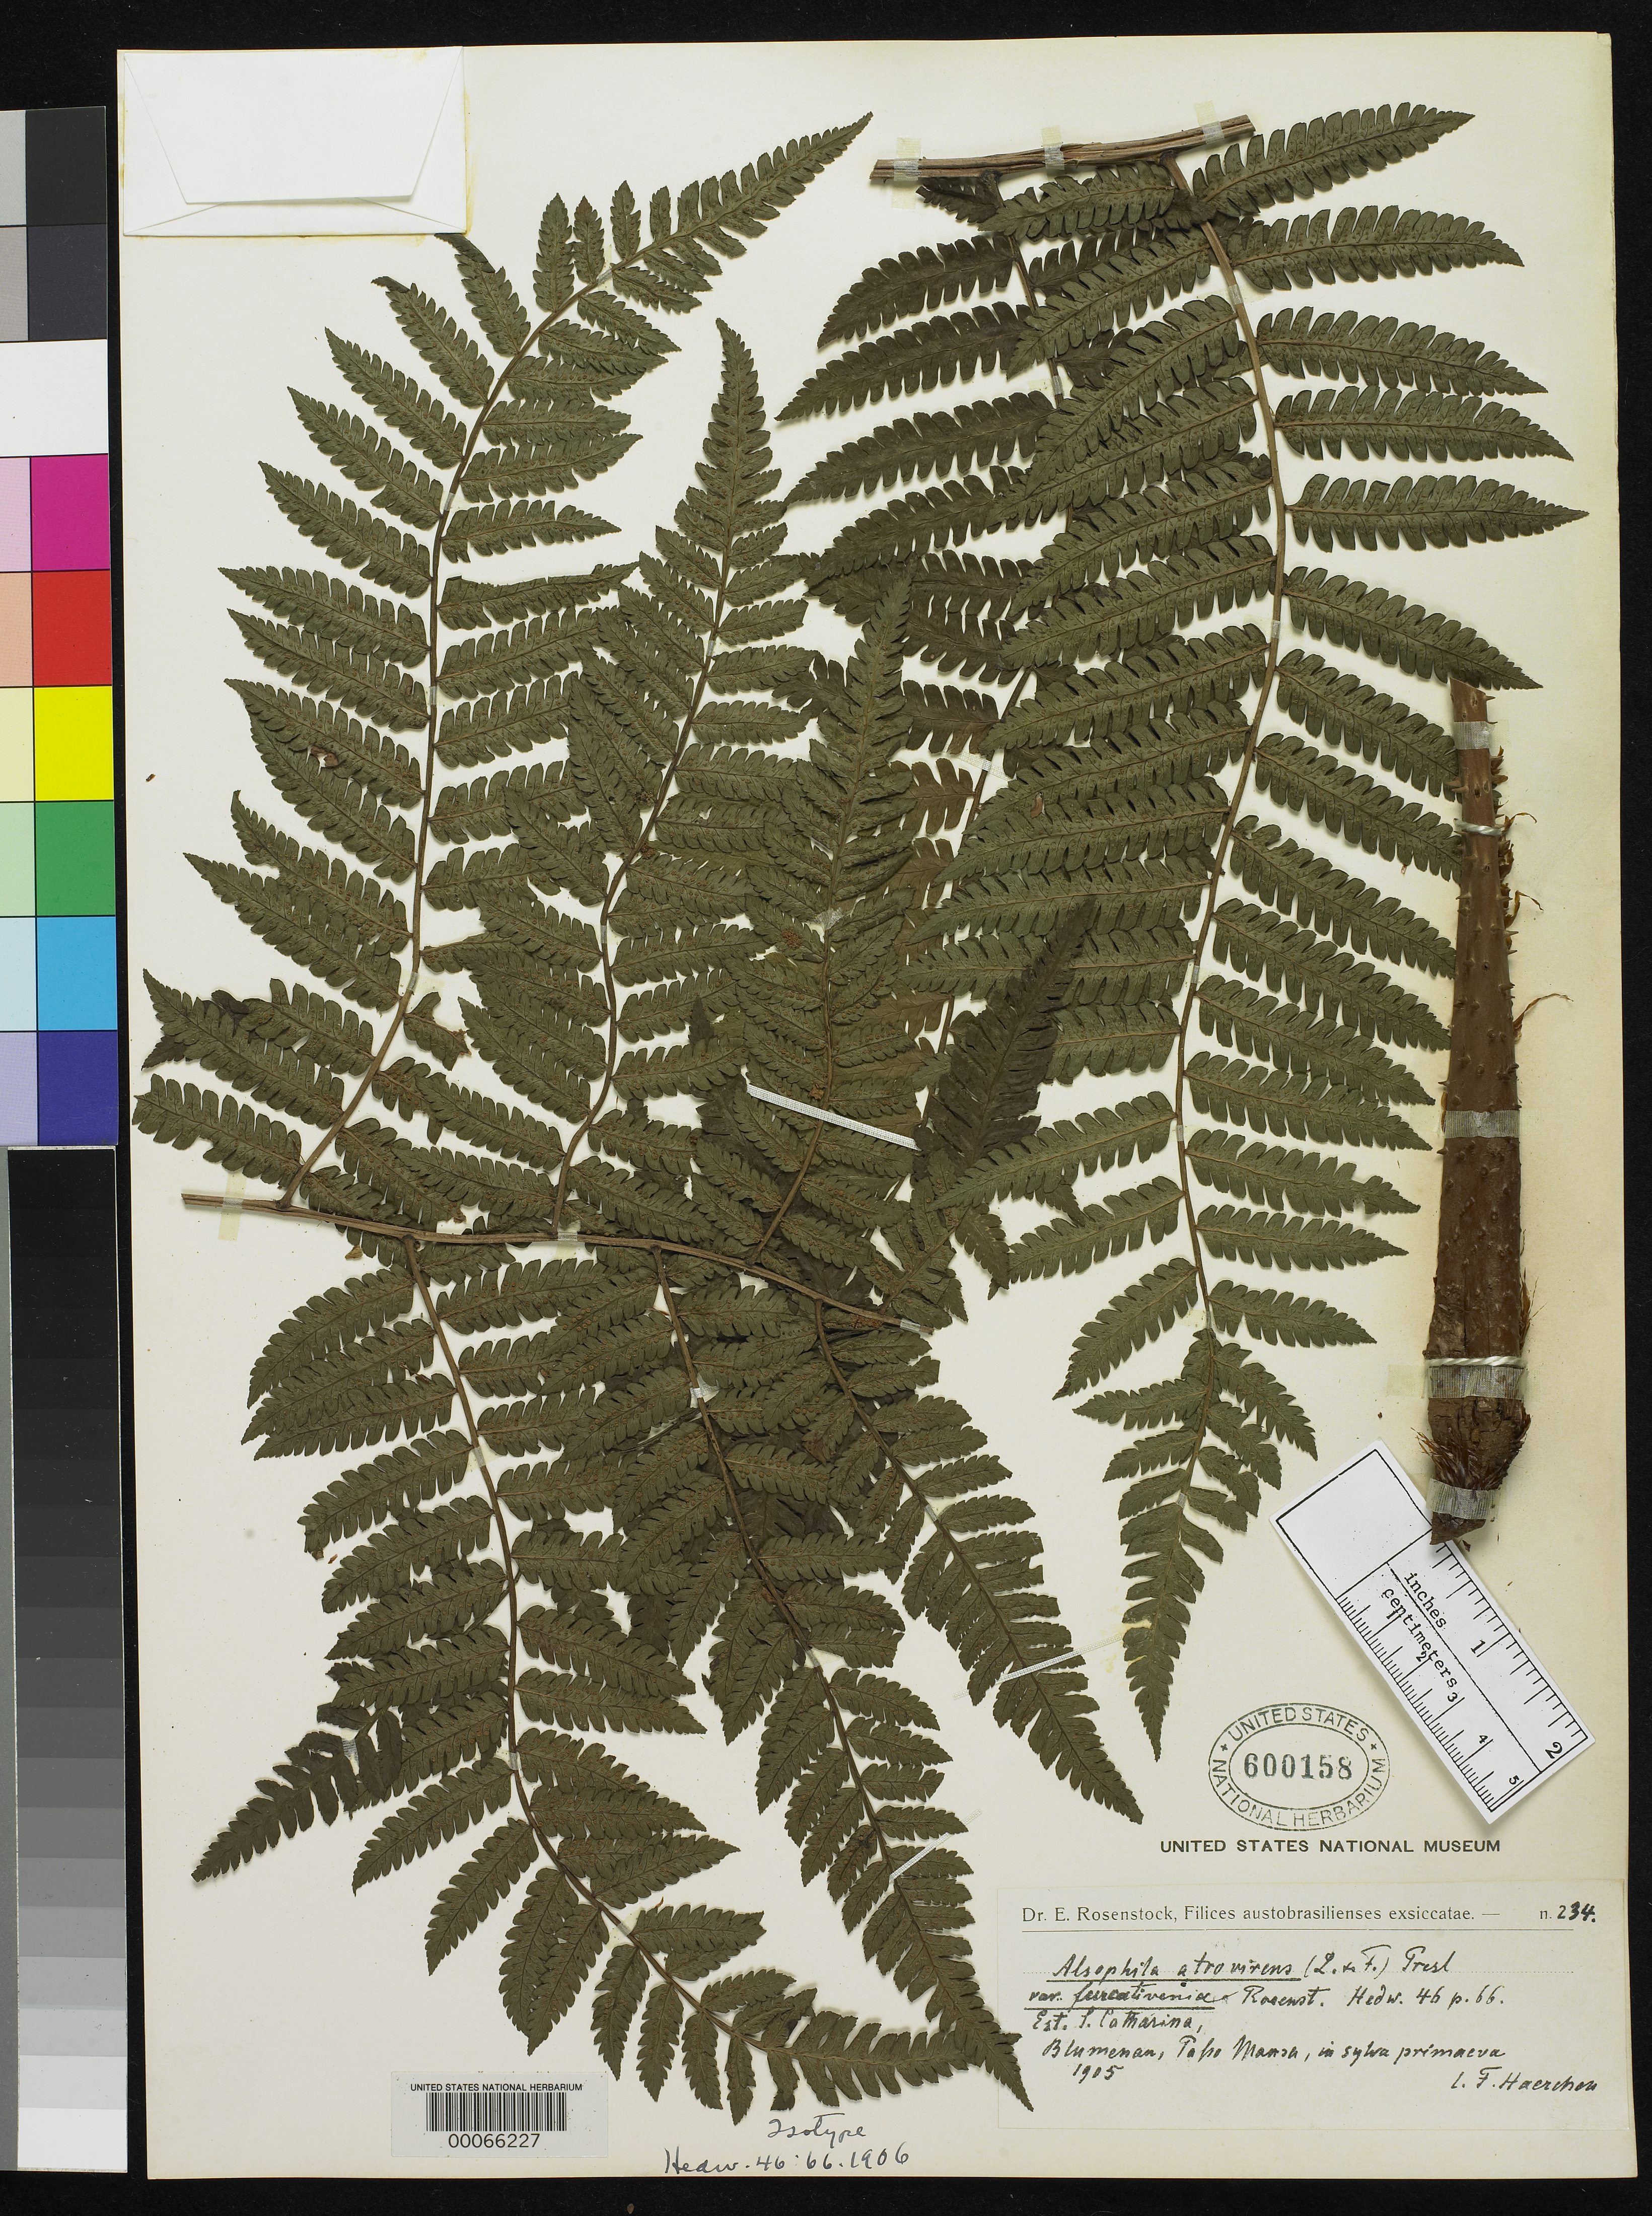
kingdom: Plantae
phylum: Tracheophyta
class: Polypodiopsida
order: Cyatheales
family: Cyatheaceae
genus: Alsophila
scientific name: Alsophila atrovirens var. furcativenia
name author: Rosenst.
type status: Isotype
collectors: F. Haerchen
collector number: Rost. Fil. Exs. 234 (10)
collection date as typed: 1905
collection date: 1905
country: Brazil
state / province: Santa Catarina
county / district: Blumenau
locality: Passo Mansa.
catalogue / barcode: US 600158